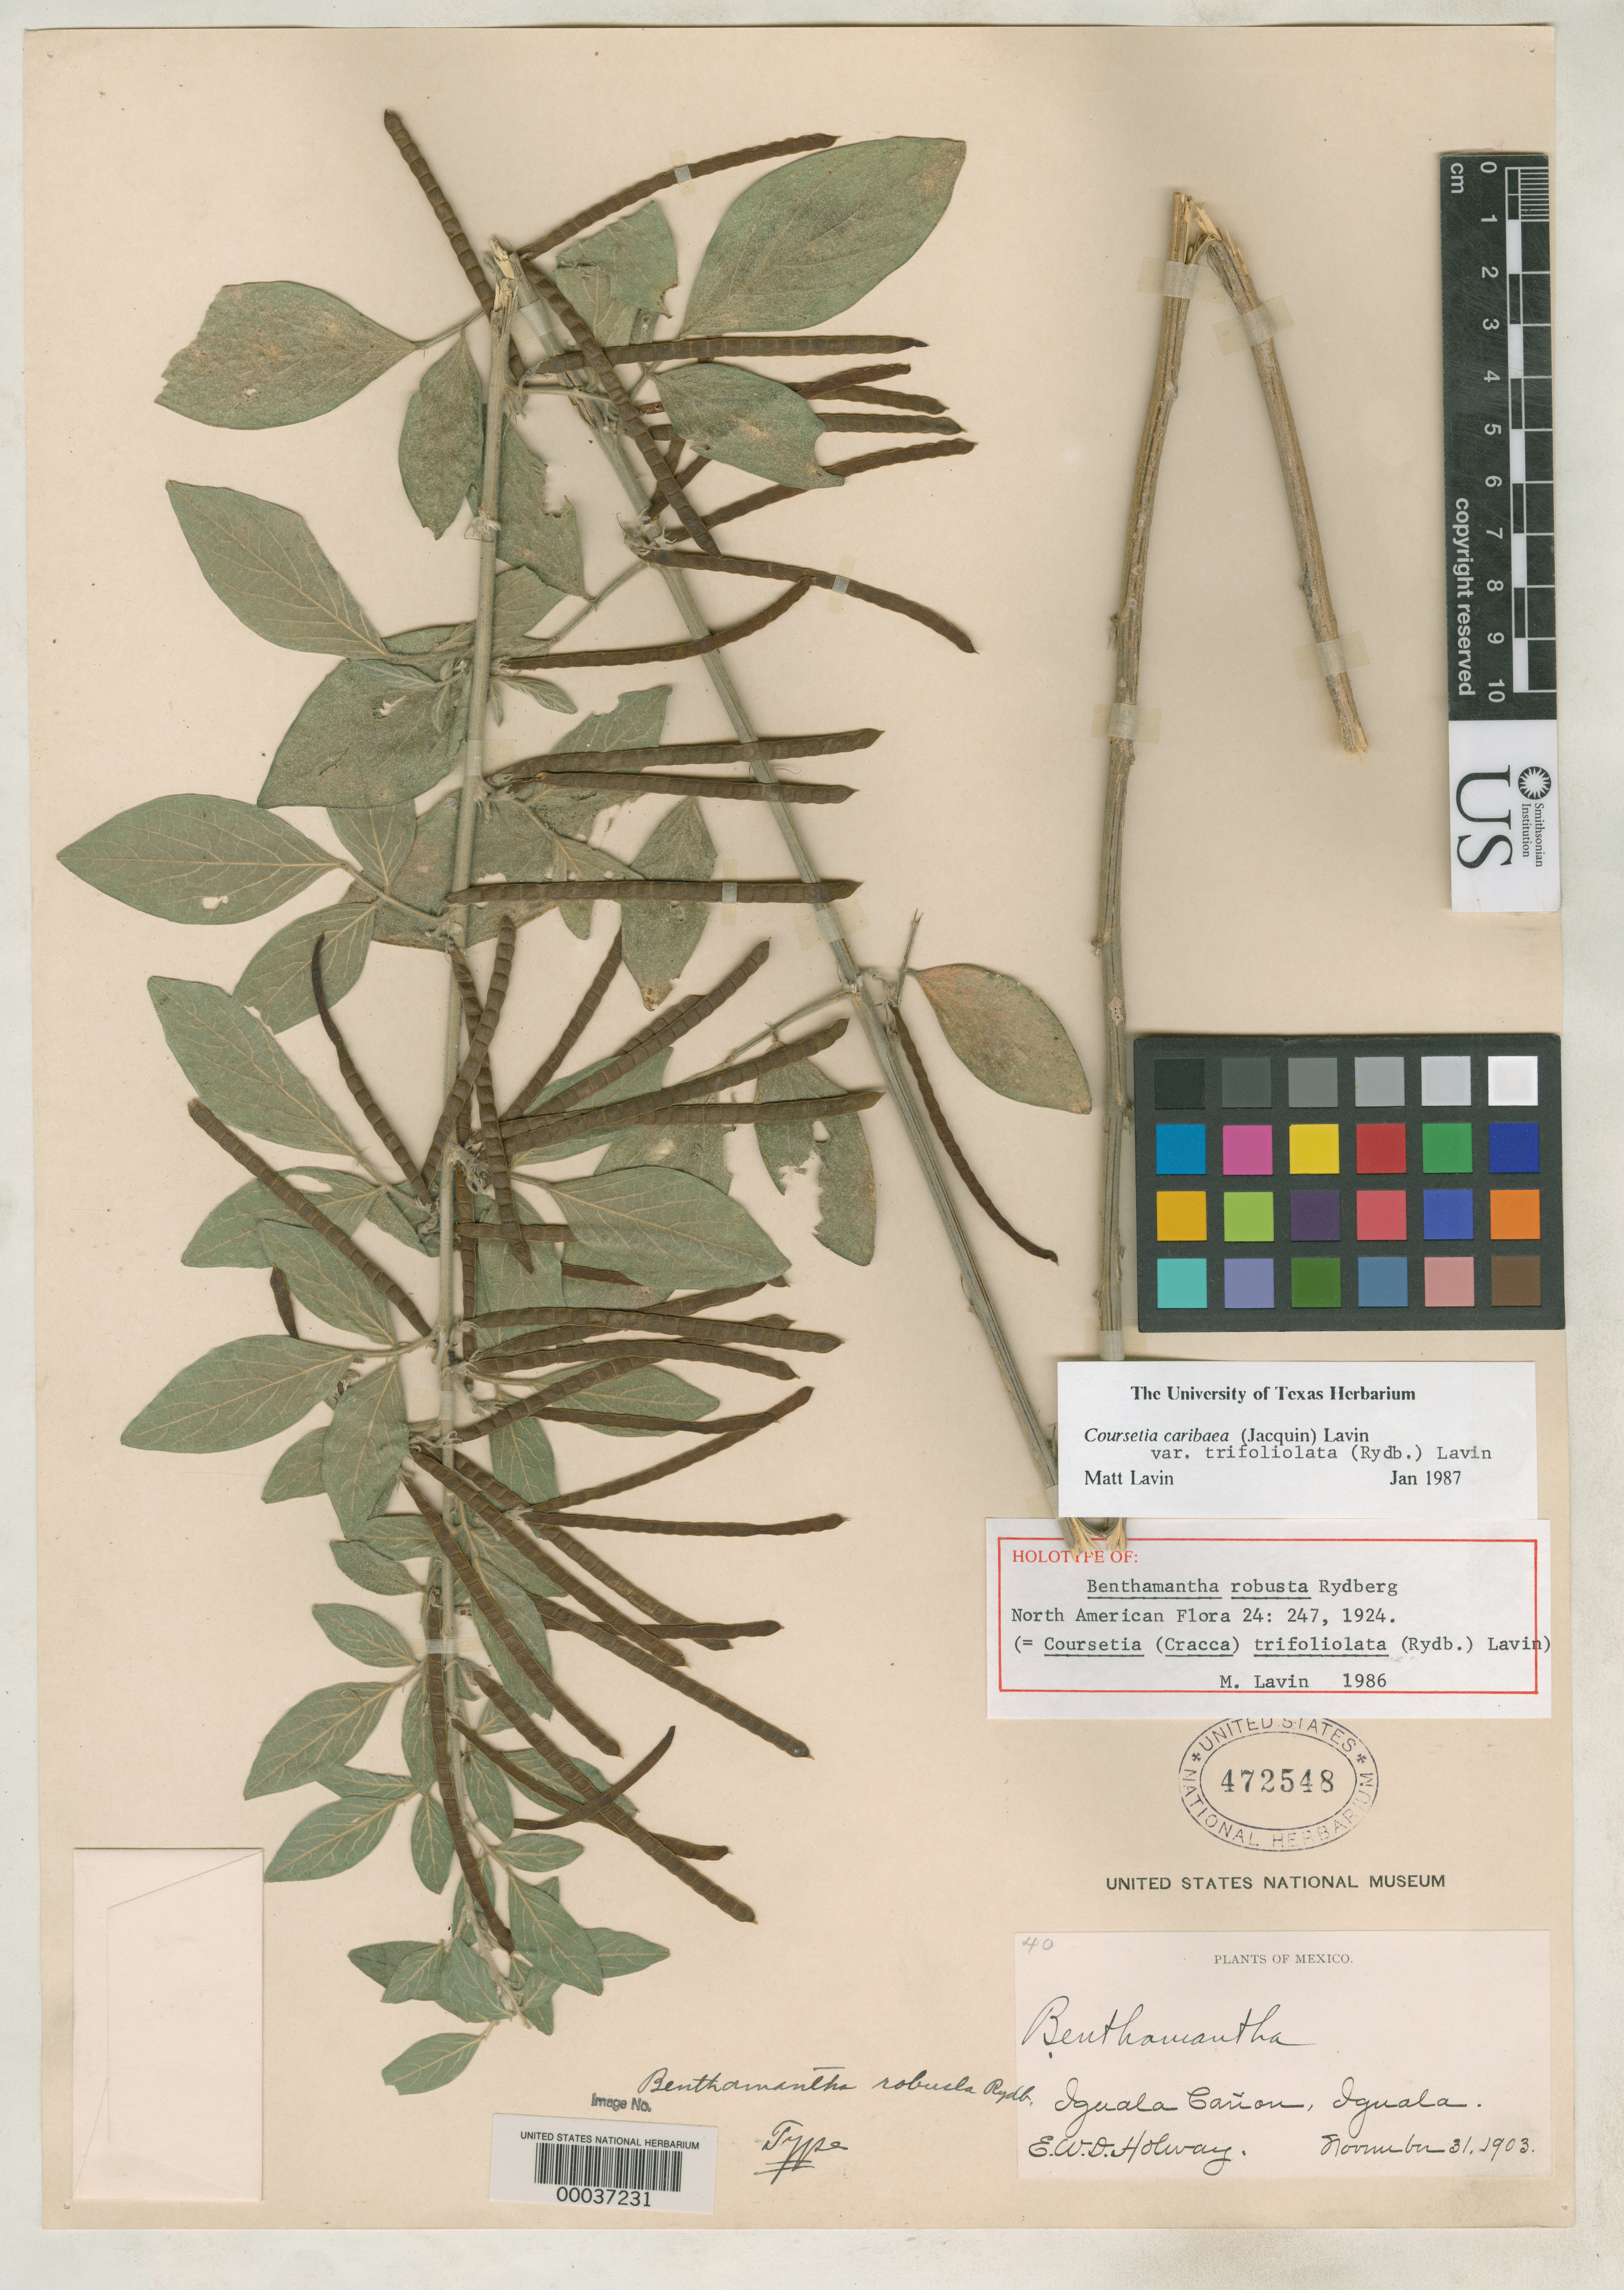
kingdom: Plantae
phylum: Tracheophyta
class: Magnoliopsida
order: Fabales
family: Fabaceae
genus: Benthamantha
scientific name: Benthamantha robusta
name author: Rydb.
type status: Holotype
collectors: E. W. D. Holway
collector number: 40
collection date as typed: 30 Nov 1903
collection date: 1903-11-30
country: Mexico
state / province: Guerrero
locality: Iguala Canyon, Iguala.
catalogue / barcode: US 472548